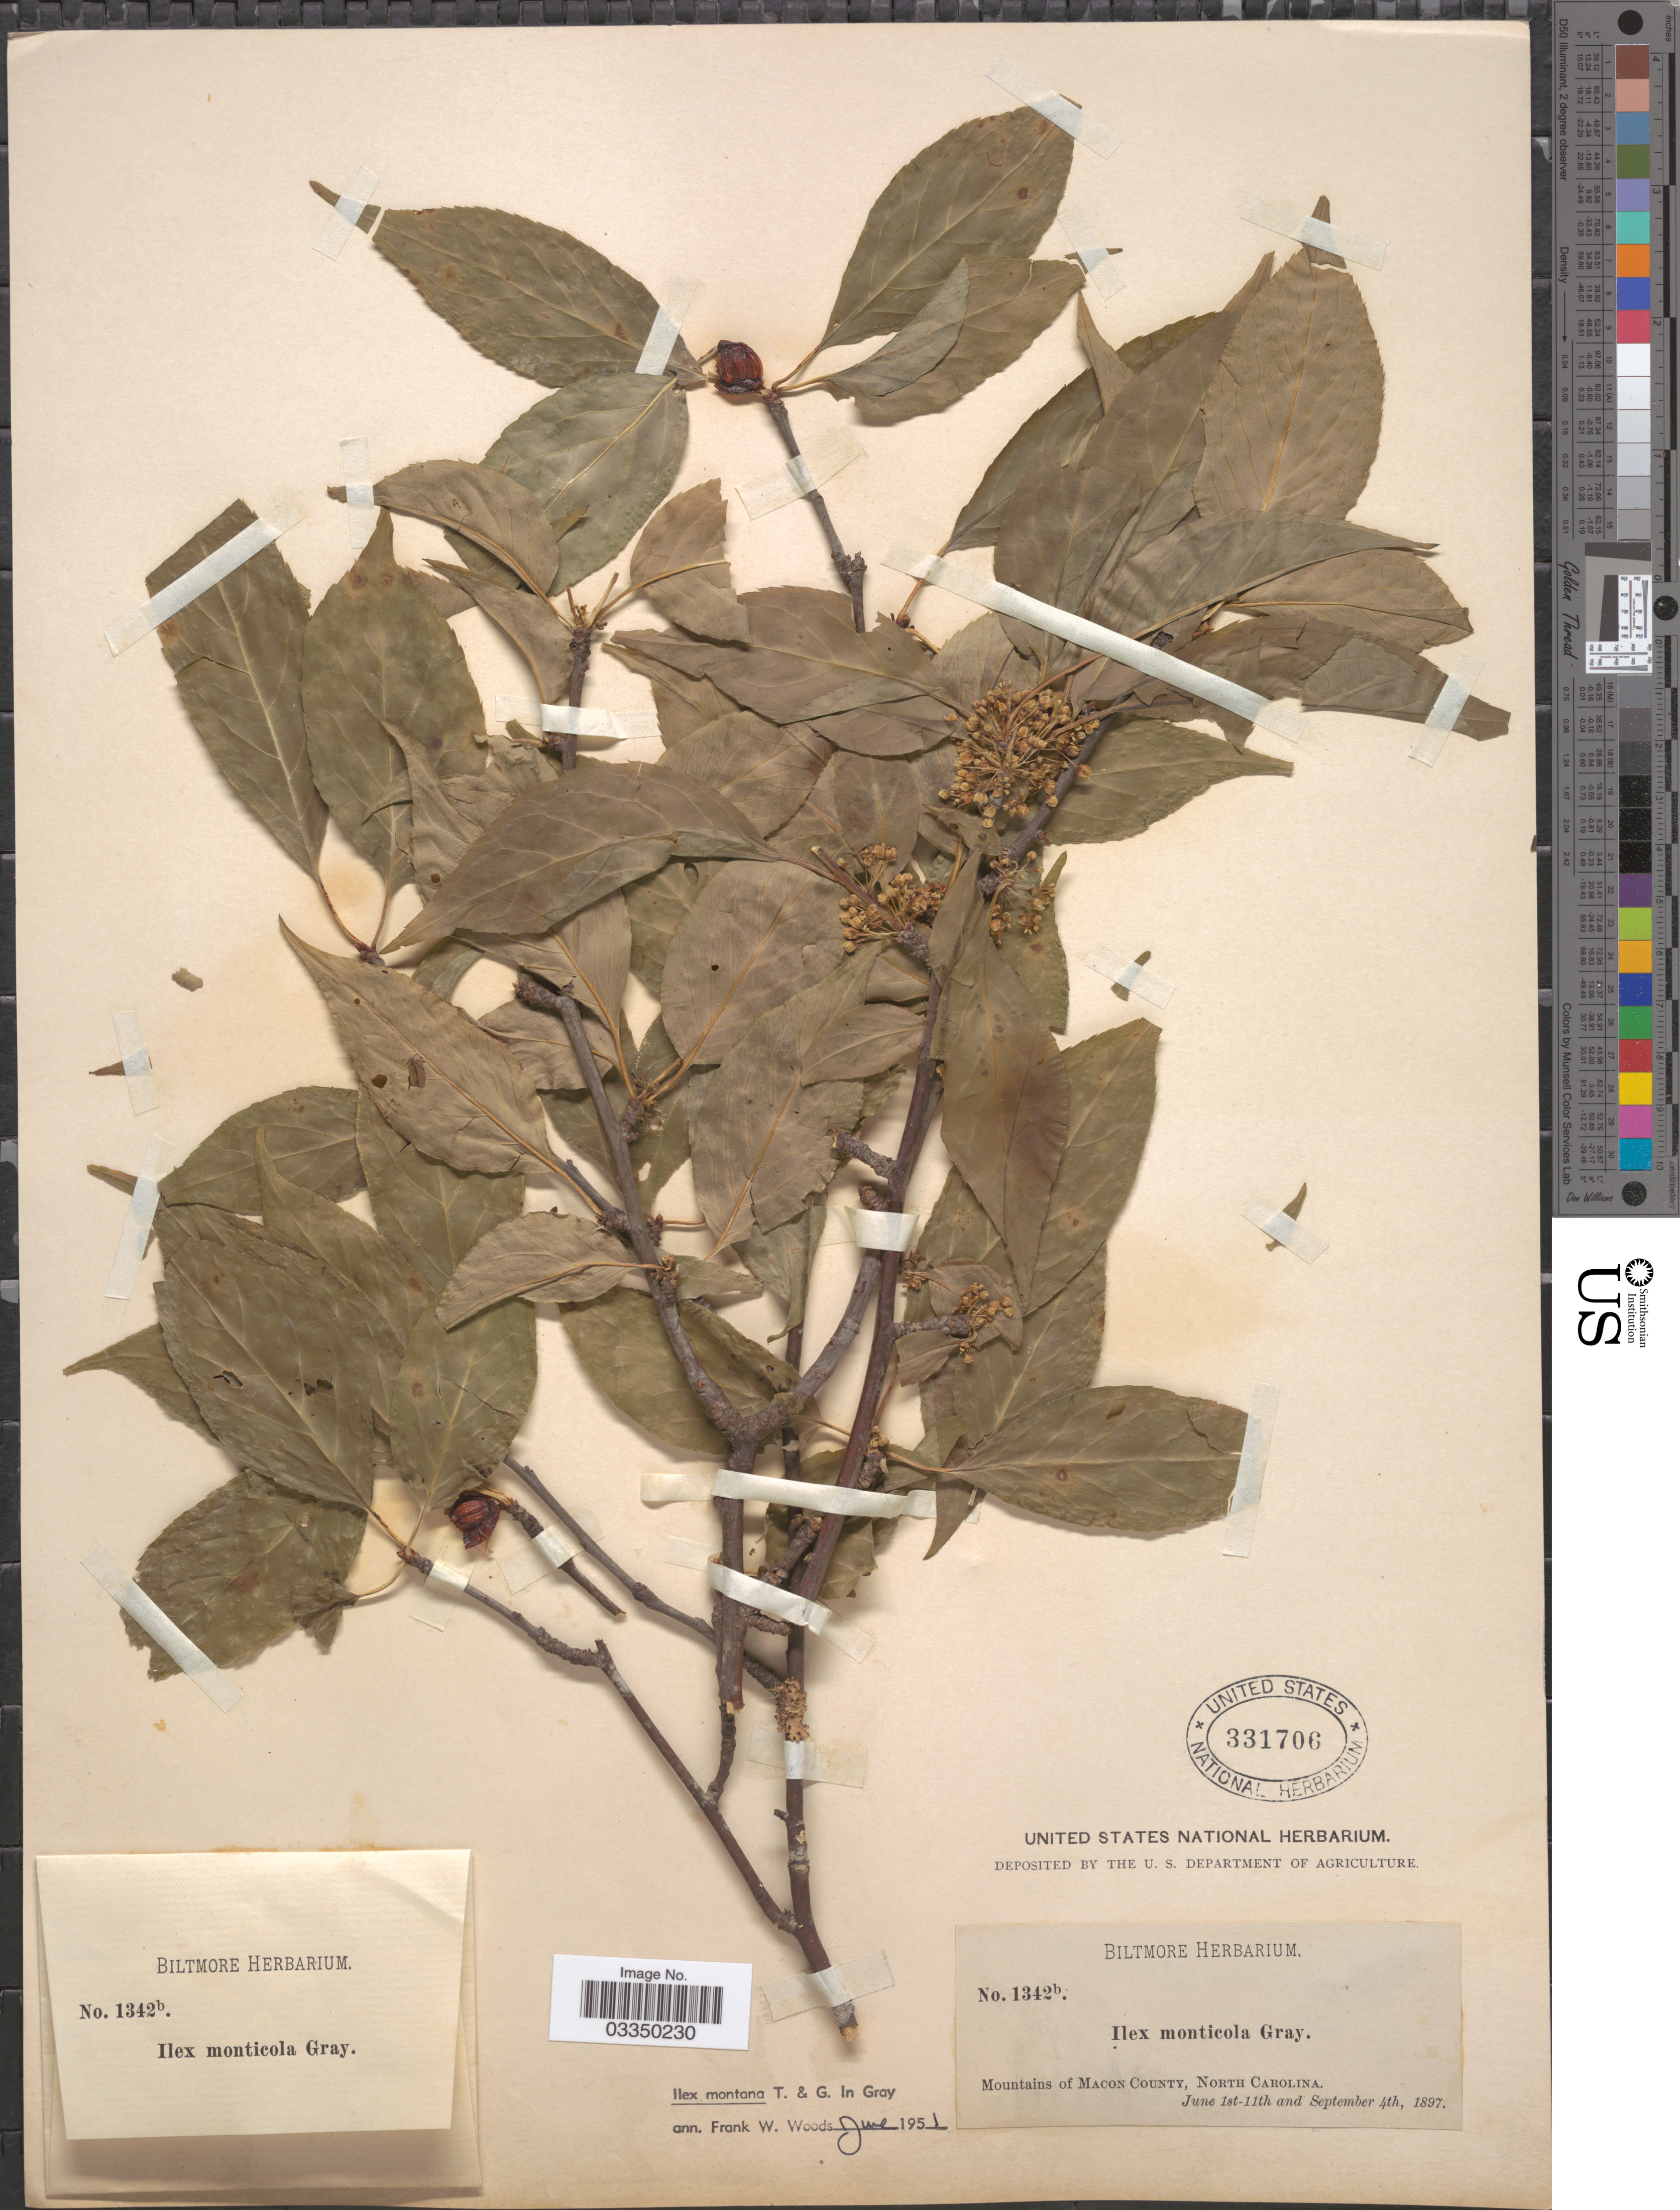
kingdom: Plantae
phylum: Tracheophyta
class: Magnoliopsida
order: Aquifoliales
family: Aquifoliaceae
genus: Ilex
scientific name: Ilex montana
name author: Torr. & A. Gray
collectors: ex herb. Biltmore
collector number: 1342b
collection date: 1897-06-01/1897-09-04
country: United States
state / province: North Carolina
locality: Mountains of Macon County.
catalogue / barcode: US 331706